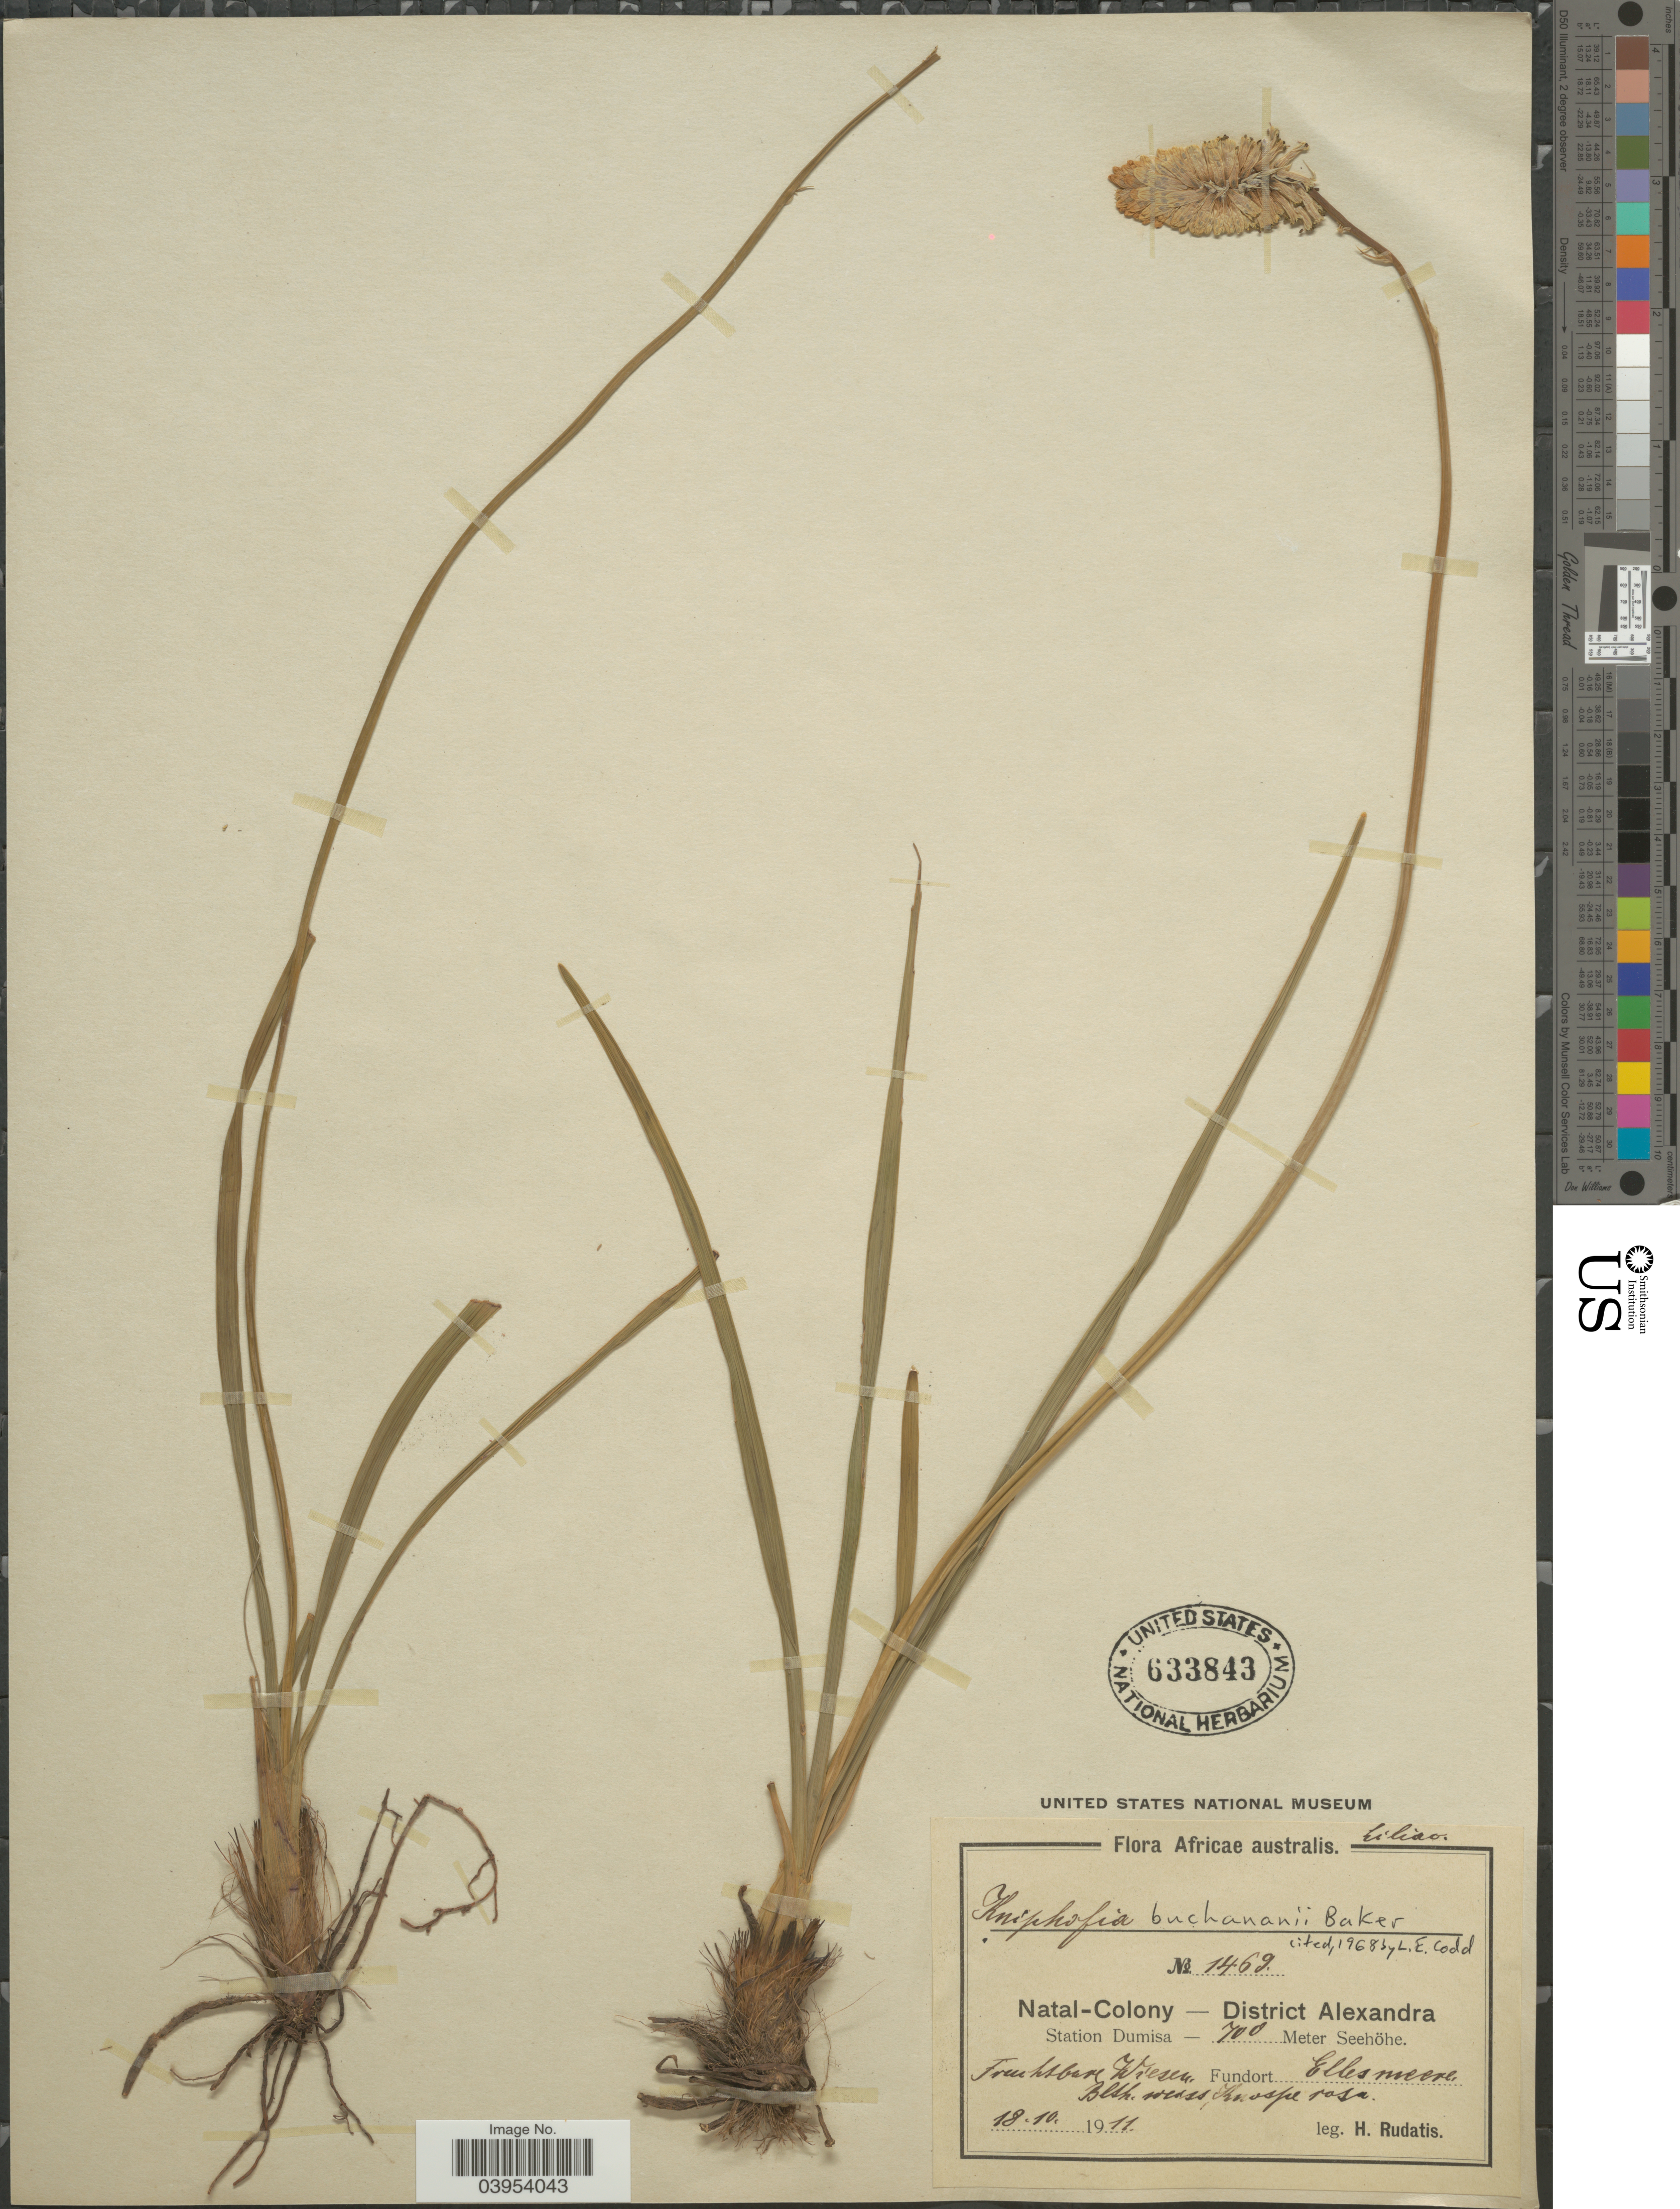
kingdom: Plantae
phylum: Tracheophyta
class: Liliopsida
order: Asparagales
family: Asphodelaceae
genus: Kniphofia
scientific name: Kniphofia buchananii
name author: Baker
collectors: H. Rudatis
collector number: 1469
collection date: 1911-10-18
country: South Africa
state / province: KwaZulu-Natal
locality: Natal-Colony - District Alexandra. Station Dumisa. Fruhsbur Wiesen, Fundort Ellesmeere.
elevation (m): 700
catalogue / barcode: US 633843